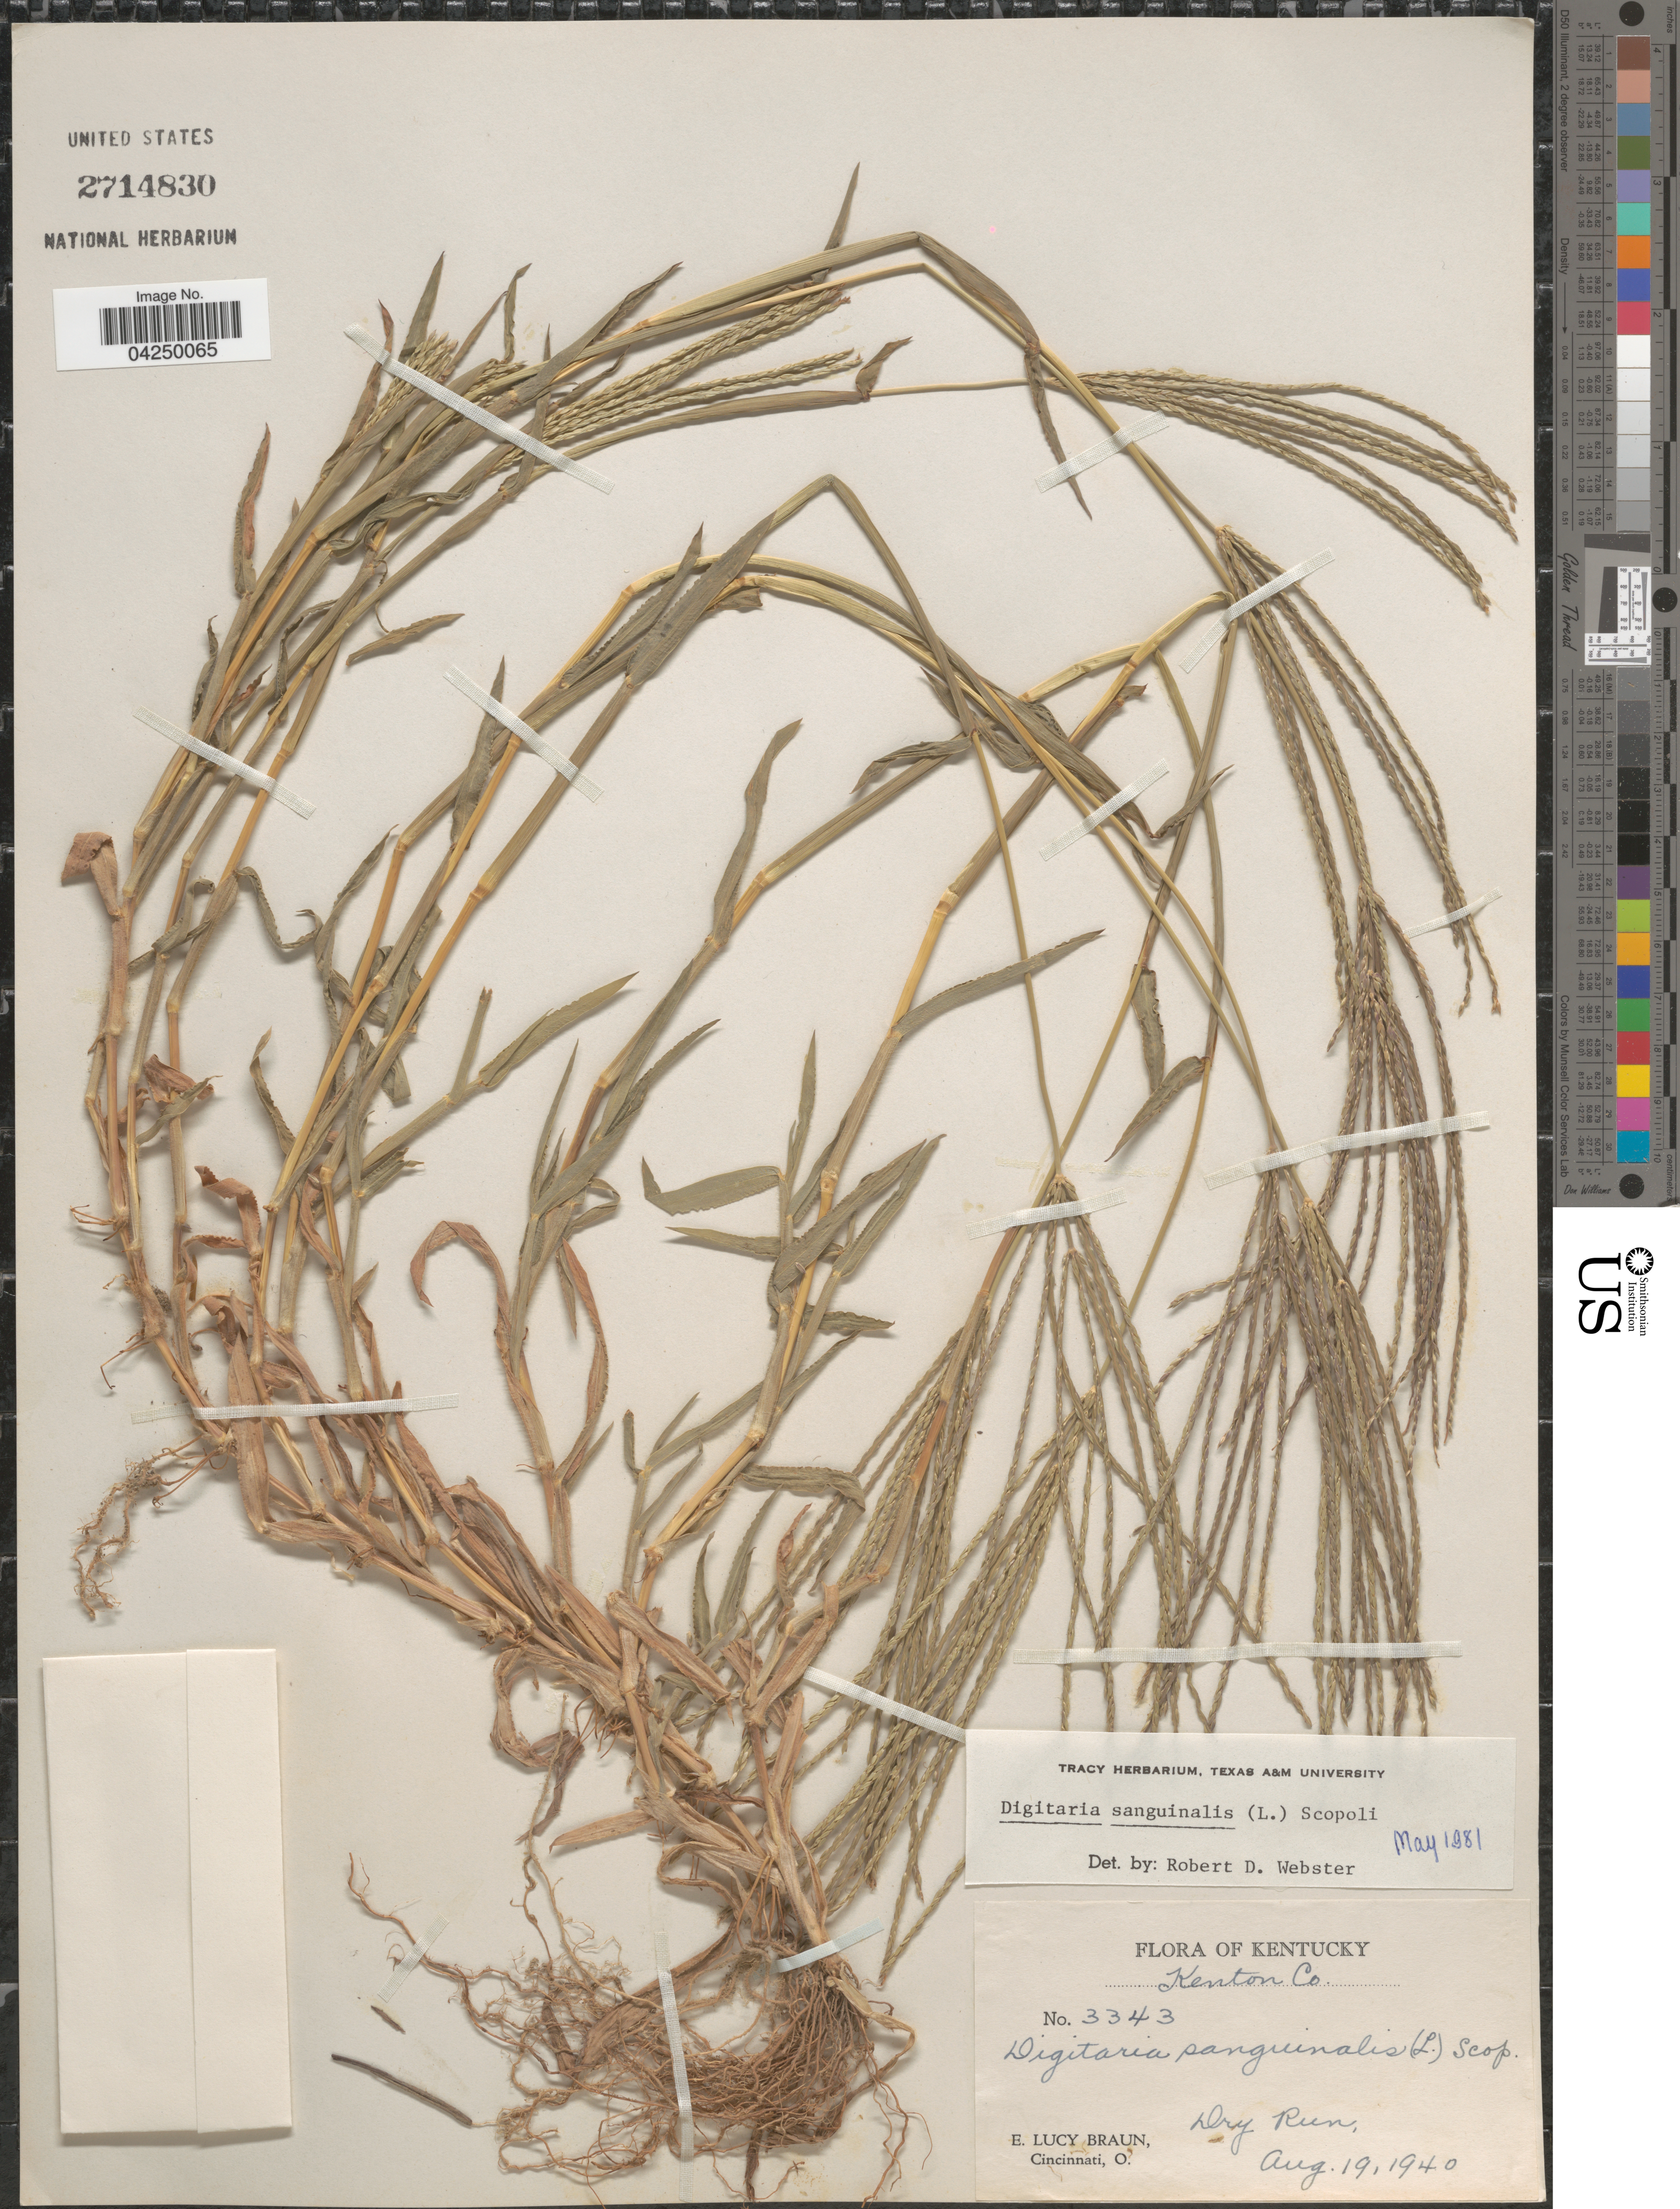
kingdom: Plantae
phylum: Tracheophyta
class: Liliopsida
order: Poales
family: Poaceae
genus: Digitaria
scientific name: Digitaria sanguinalis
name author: (L.) Scop.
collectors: E. L. Braun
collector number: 3343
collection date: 1940-08-19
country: United States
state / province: Kentucky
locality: Kenton Co. Dry Run.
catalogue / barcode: US 2714830